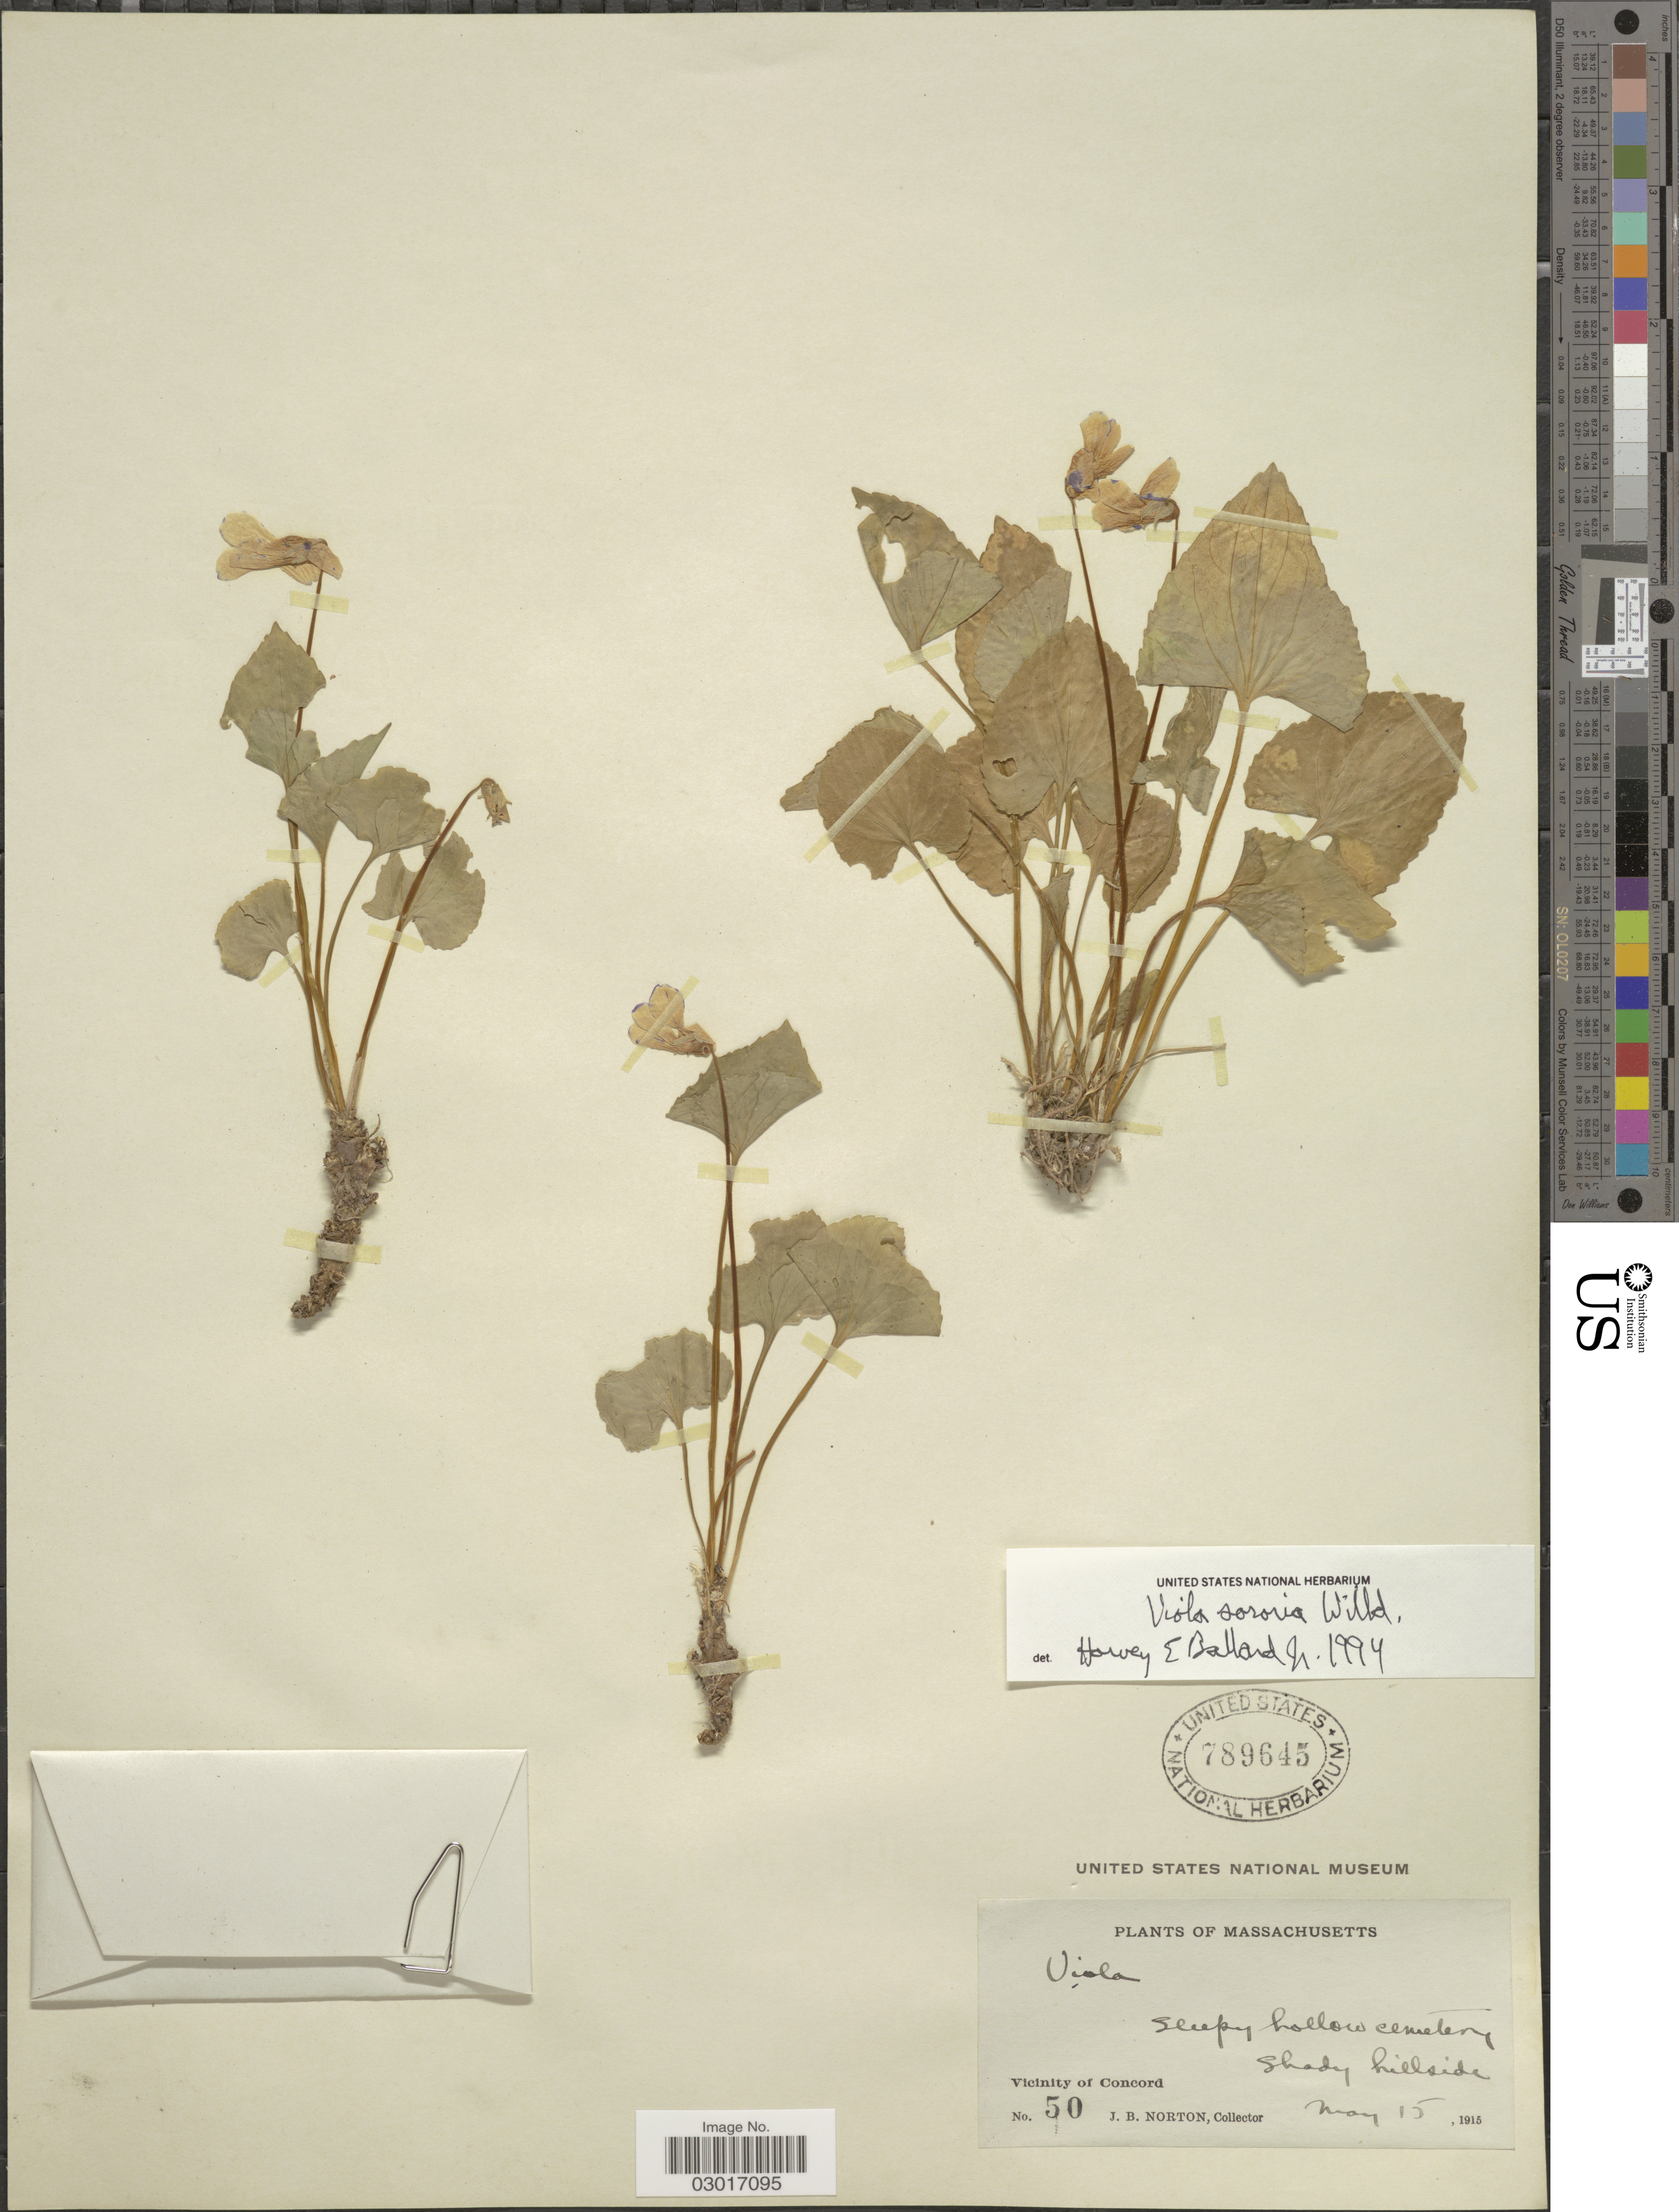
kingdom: Plantae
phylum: Tracheophyta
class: Magnoliopsida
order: Malpighiales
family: Violaceae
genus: Viola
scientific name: Viola sororia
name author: Willd.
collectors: J. B. Norton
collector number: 50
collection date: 1915-05-15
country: United States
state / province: Massachusetts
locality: Vicinity of Concord.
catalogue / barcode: US 789645